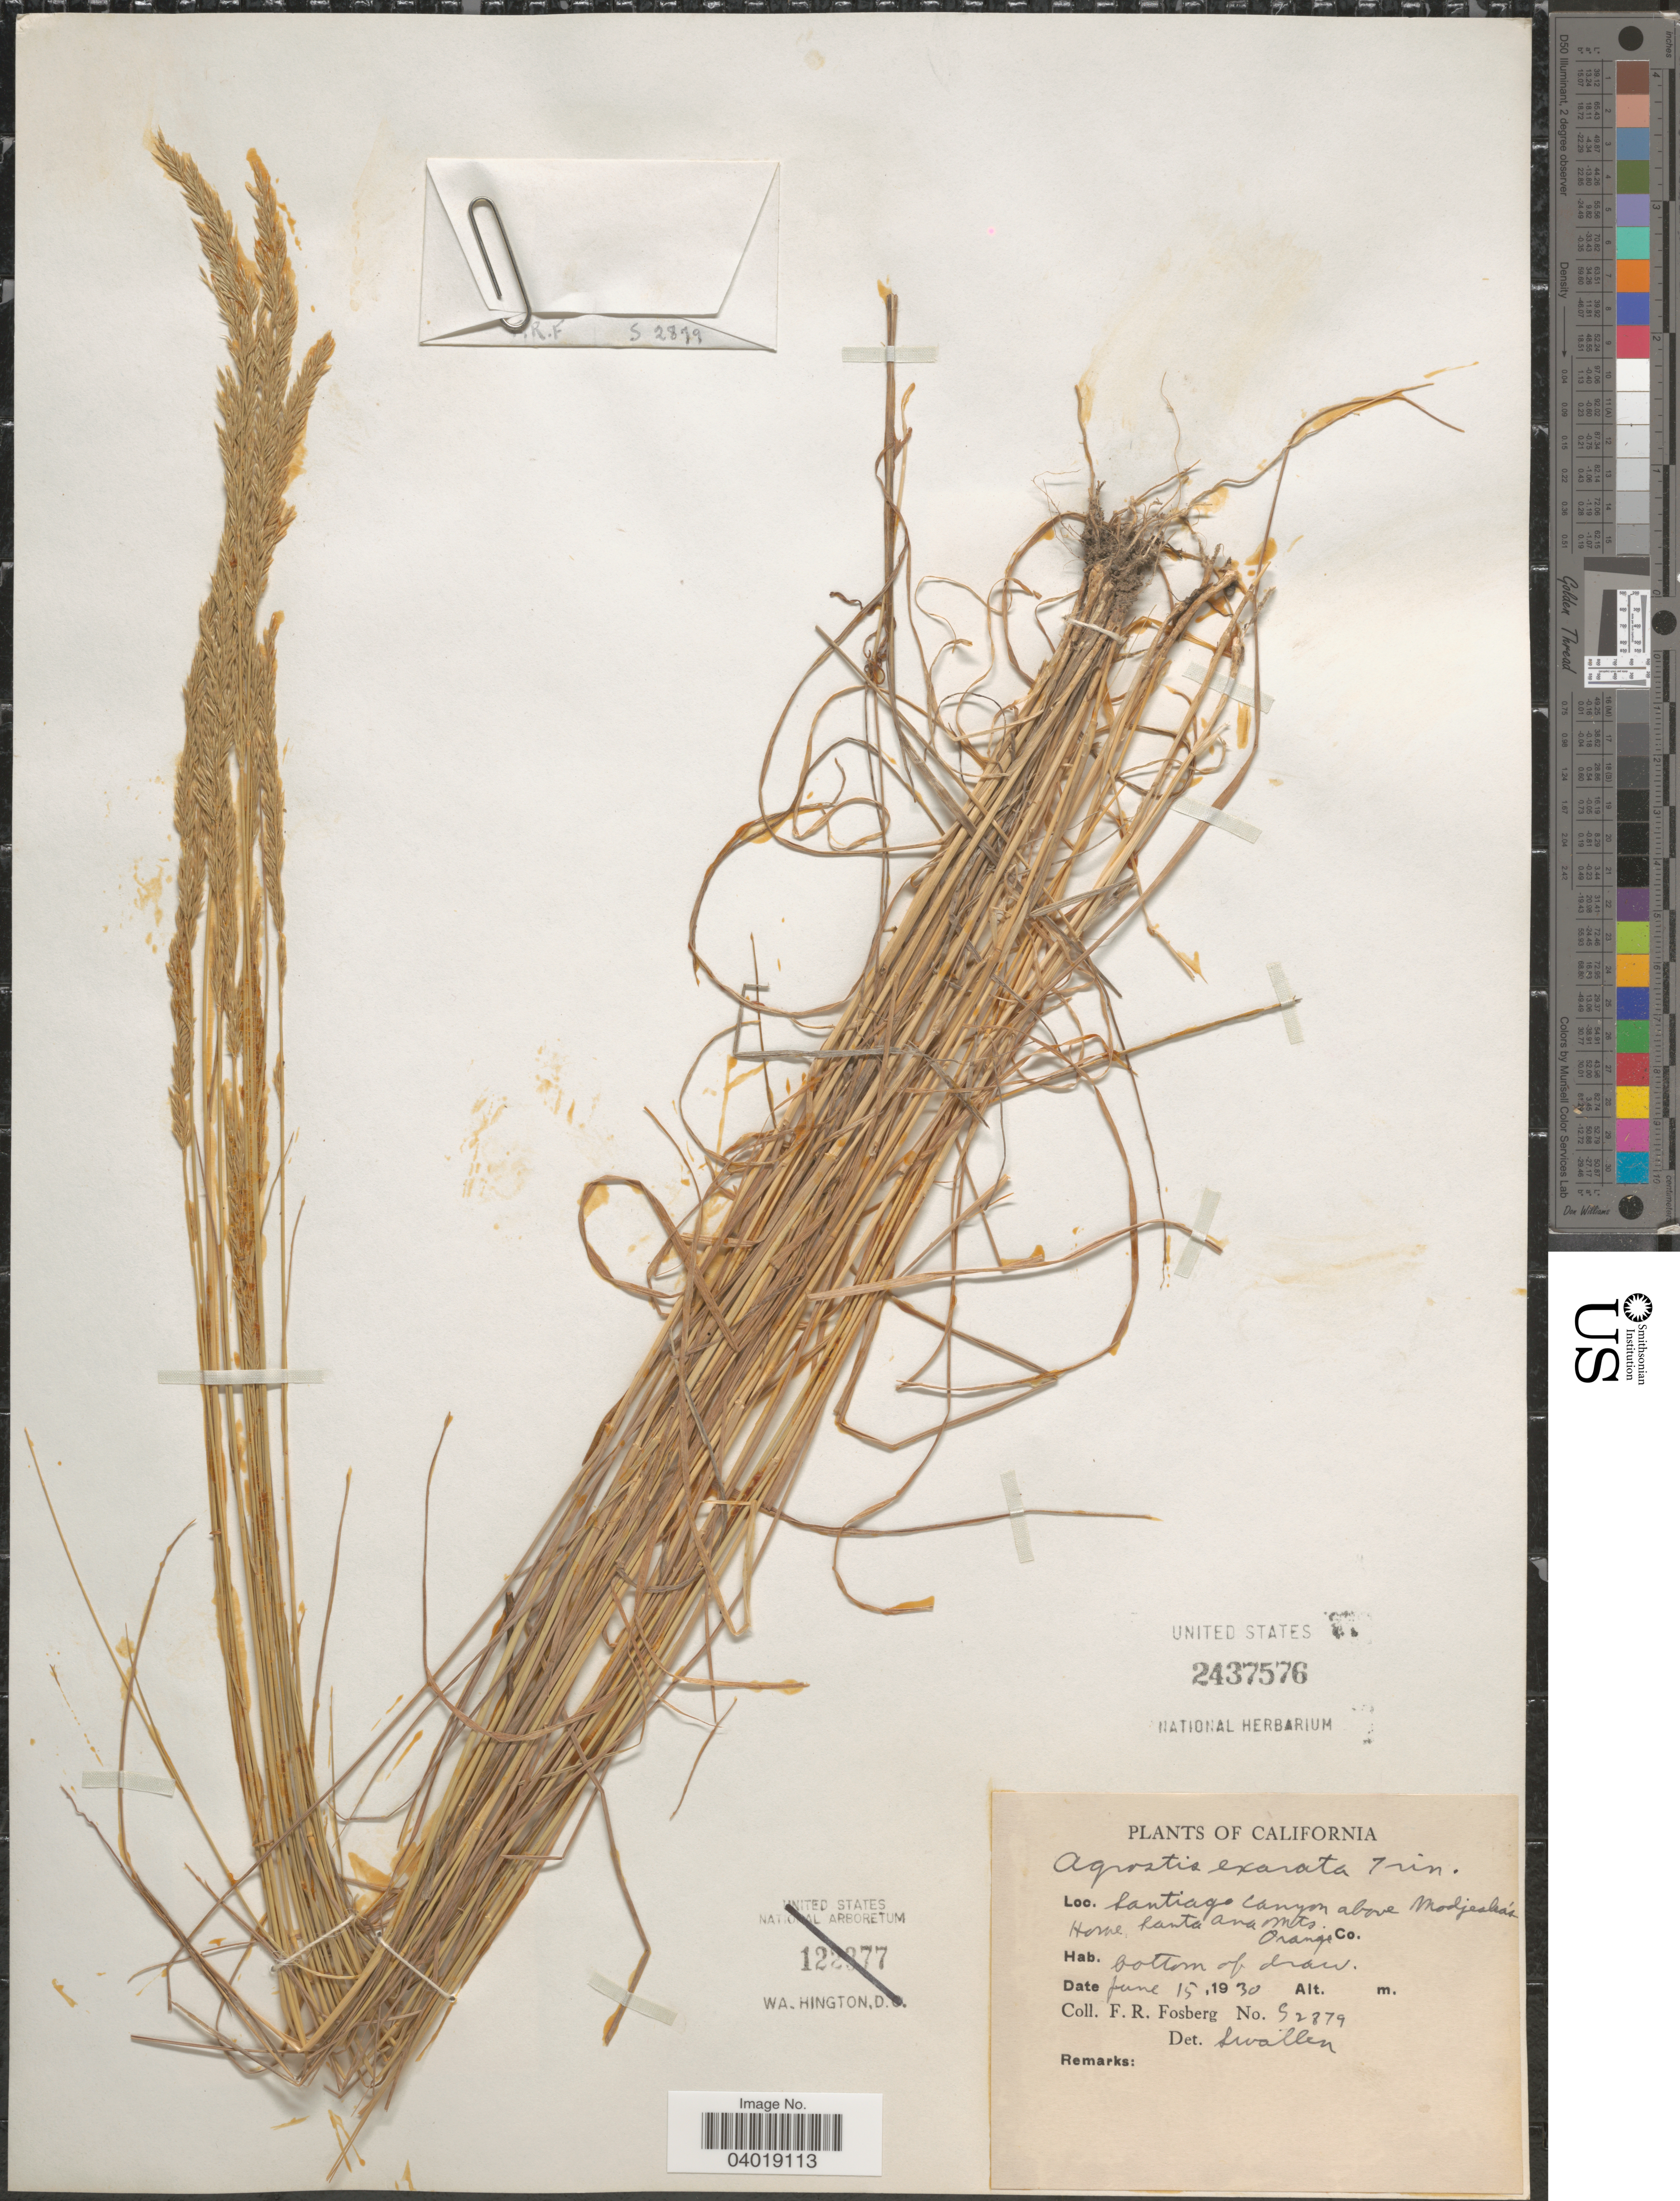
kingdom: Plantae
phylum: Tracheophyta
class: Liliopsida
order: Poales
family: Poaceae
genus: Agrostis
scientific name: Agrostis exarata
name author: Trin.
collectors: F. R. Fosberg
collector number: S2879*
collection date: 1930-06-15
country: United States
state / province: California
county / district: Orange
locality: Santiago Canyon above Modjeska's Home, Santa Ana Mts. Orange Co.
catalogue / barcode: US 2437576